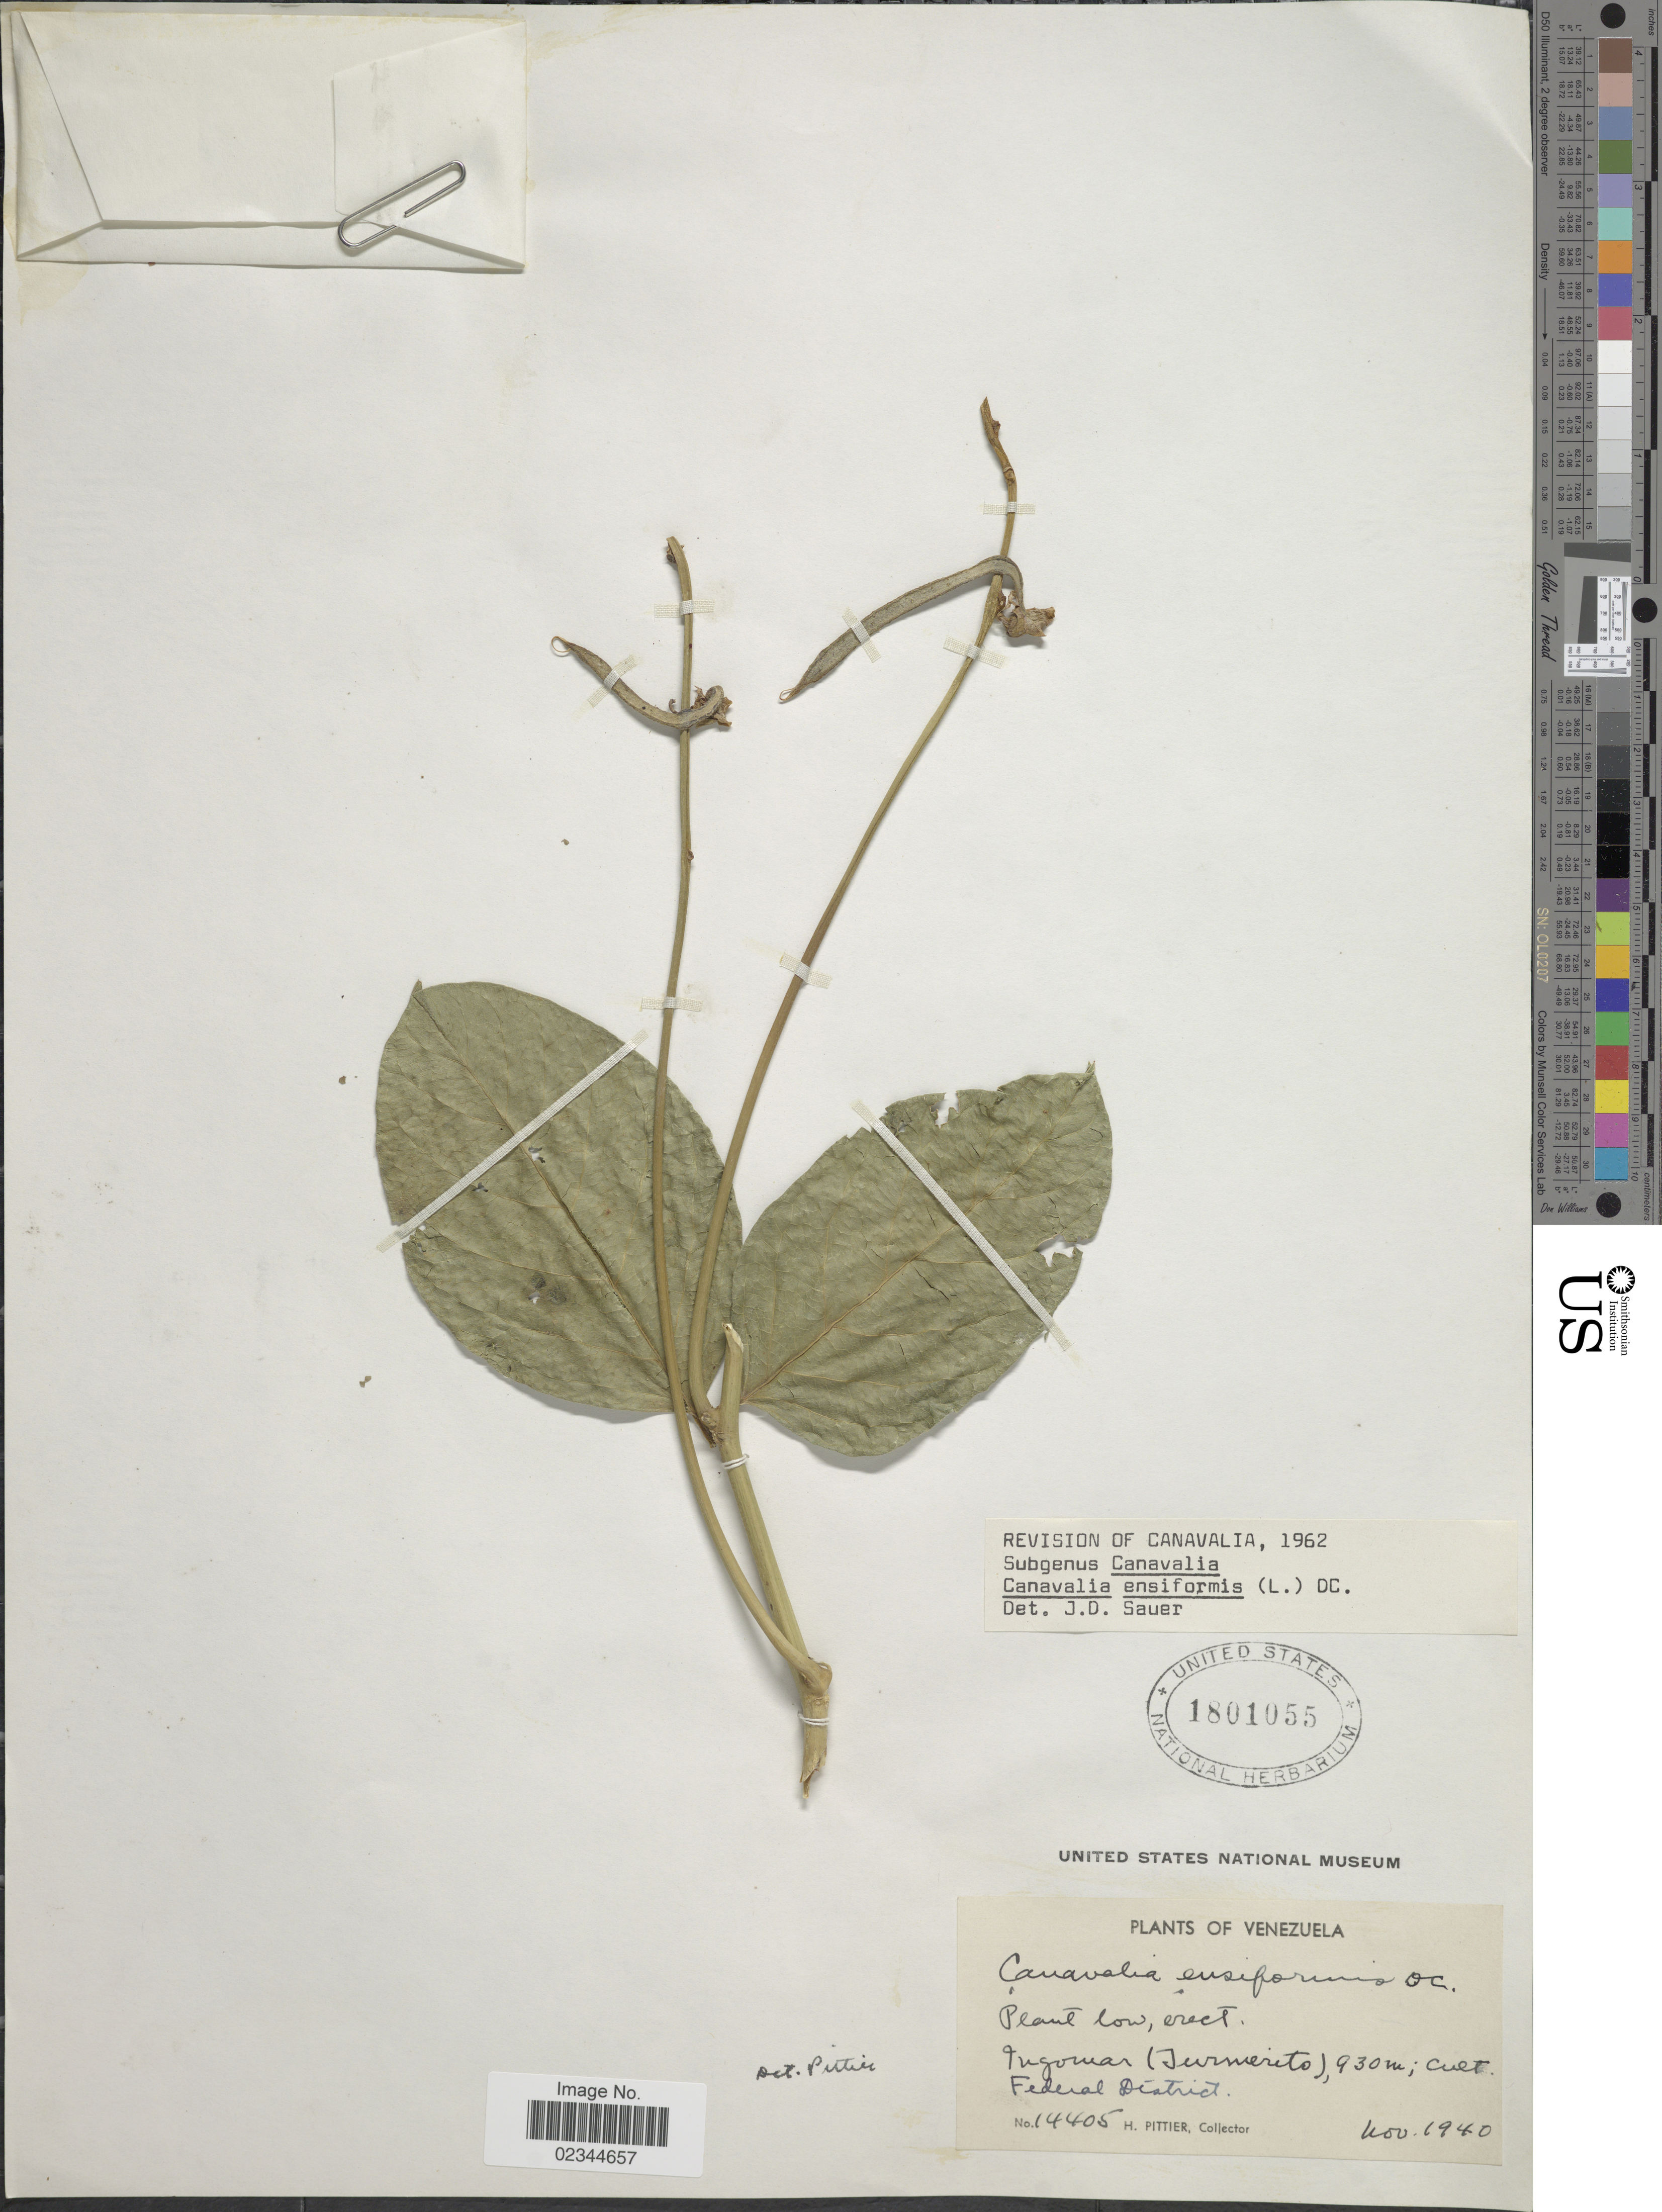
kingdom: Plantae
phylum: Tracheophyta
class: Magnoliopsida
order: Fabales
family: Fabaceae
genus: Canavalia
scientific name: Canavalia ensiformis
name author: (L.) DC.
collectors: H. F. Pittier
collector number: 14405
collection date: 1940-11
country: Venezuela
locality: Ingomar (Turmerito), Federal District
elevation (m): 930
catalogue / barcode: US 1801055